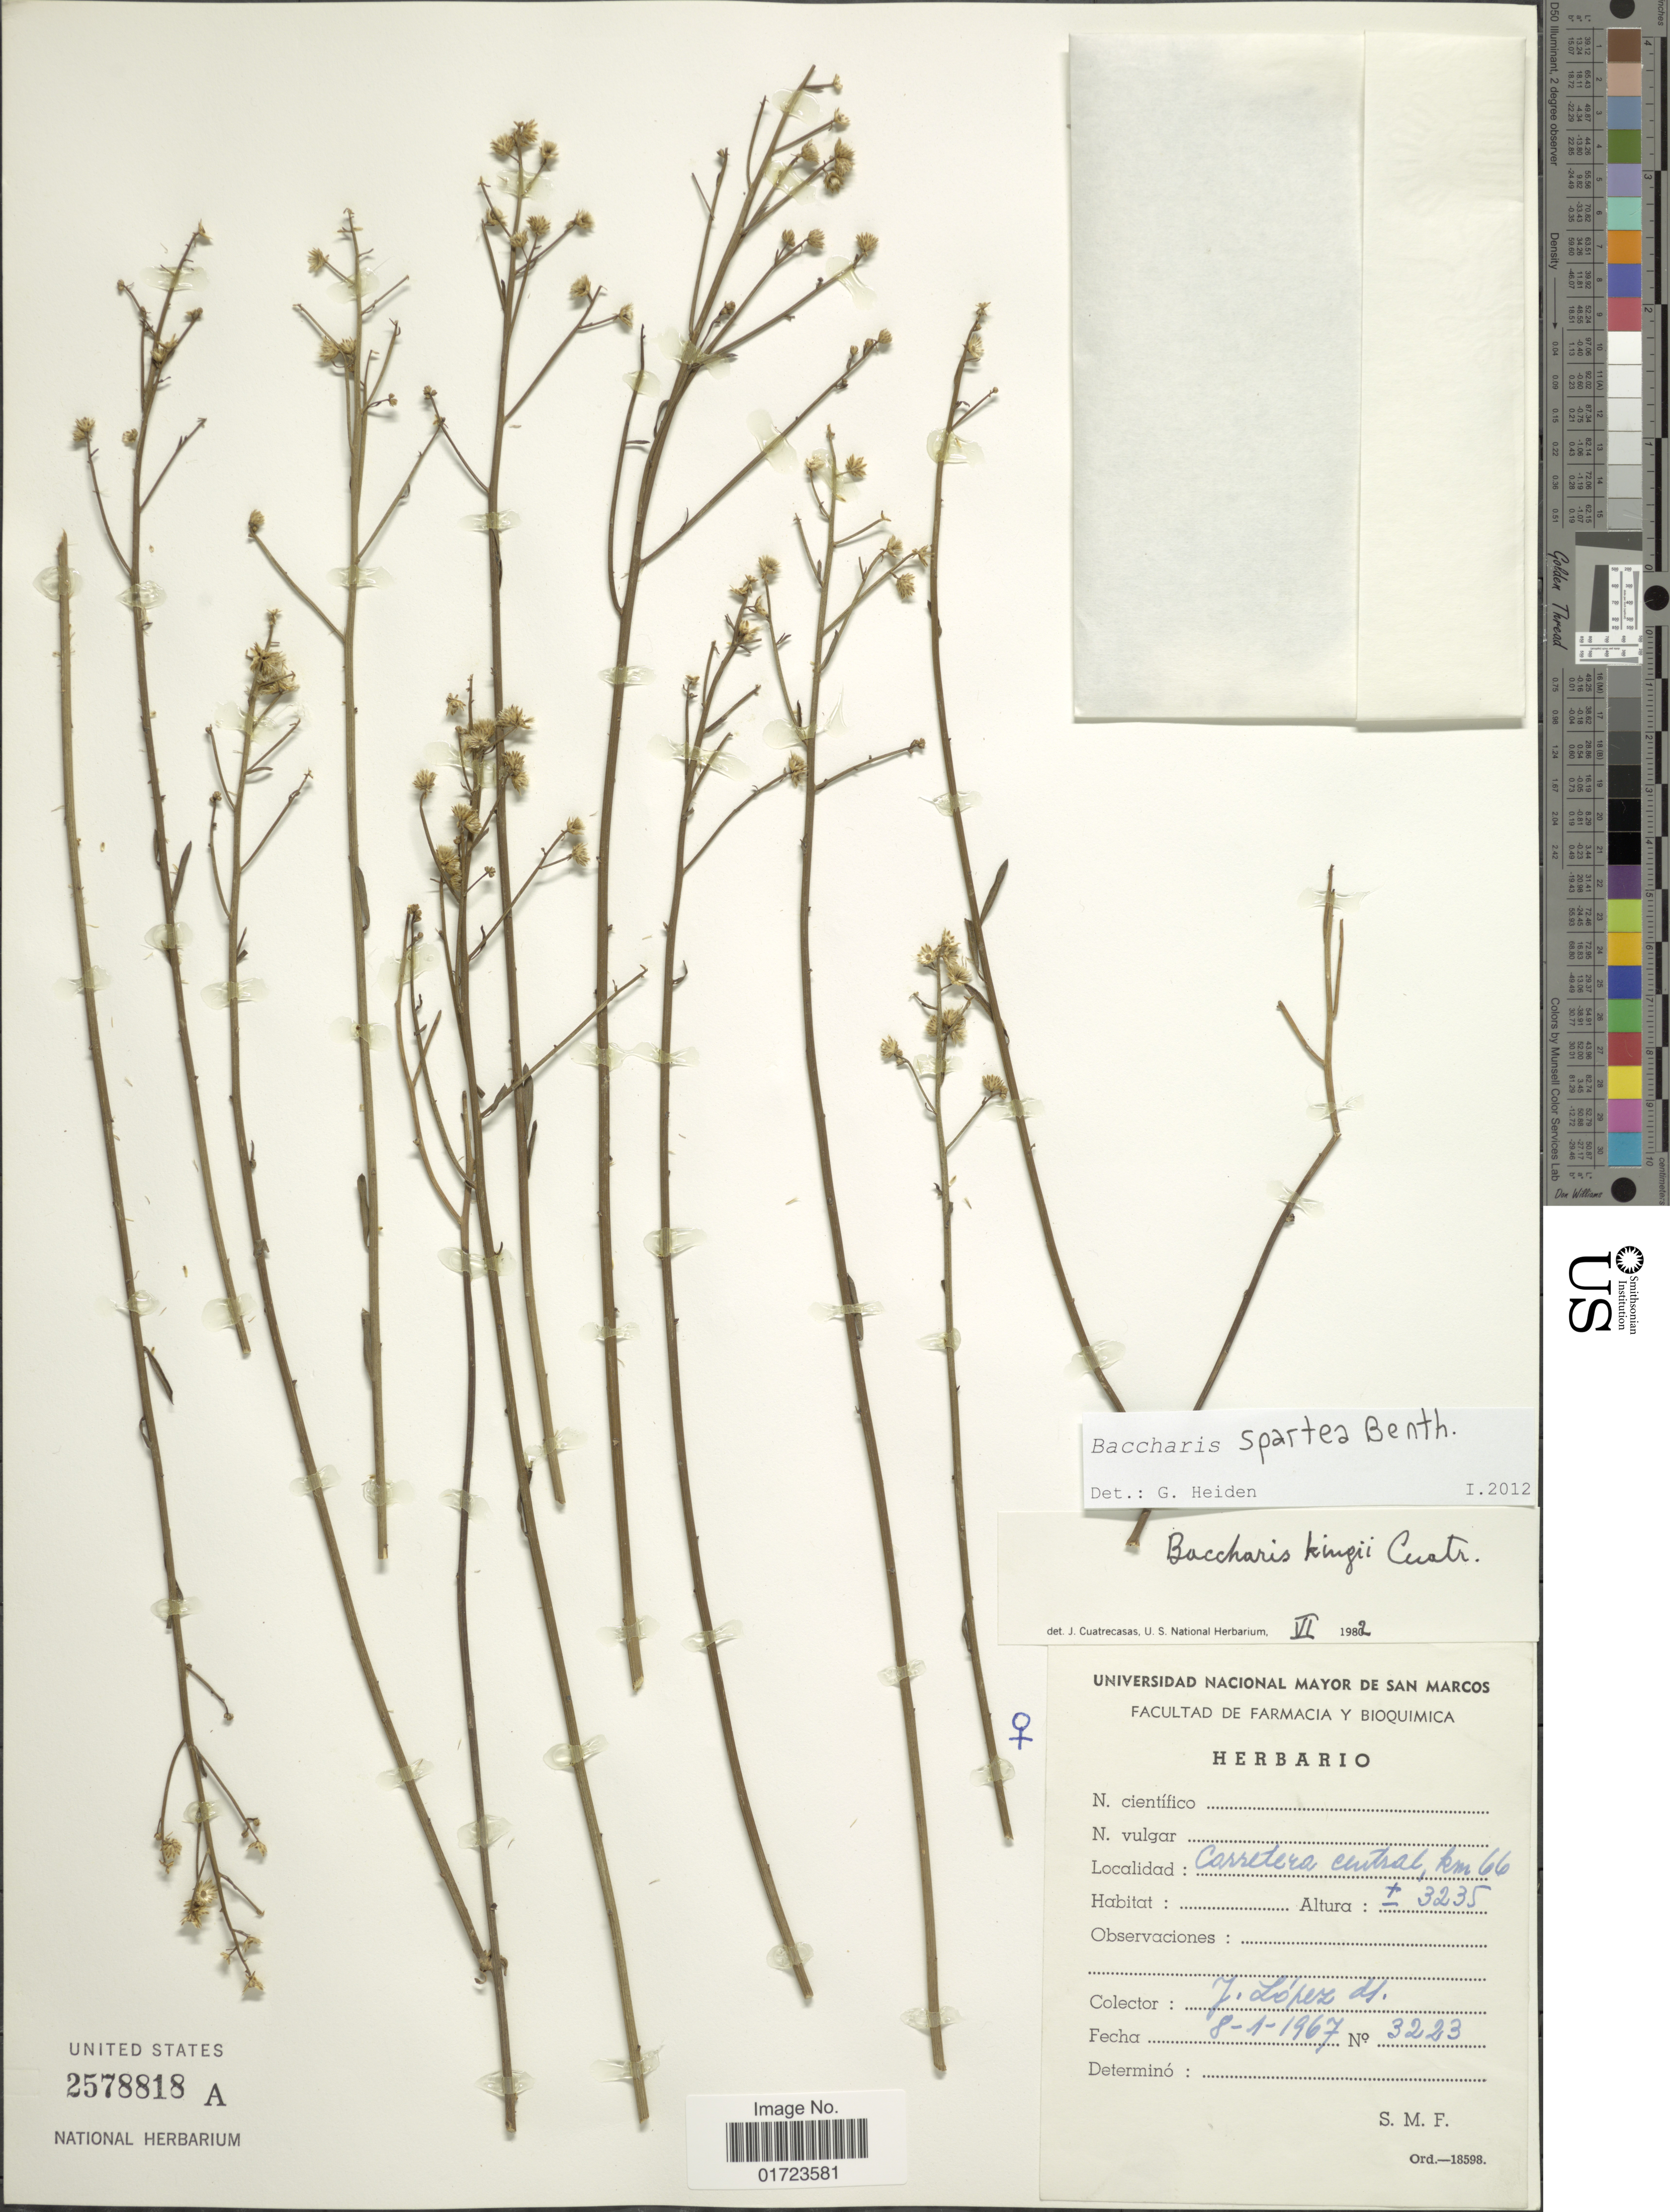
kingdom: Plantae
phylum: Tracheophyta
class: Magnoliopsida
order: Asterales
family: Asteraceae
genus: Baccharis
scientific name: Baccharis spartea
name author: Benth.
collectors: J. Lopez M.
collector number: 3223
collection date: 1967-01-08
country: Peru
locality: Cerretra central, km 66.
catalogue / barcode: US 2578818A